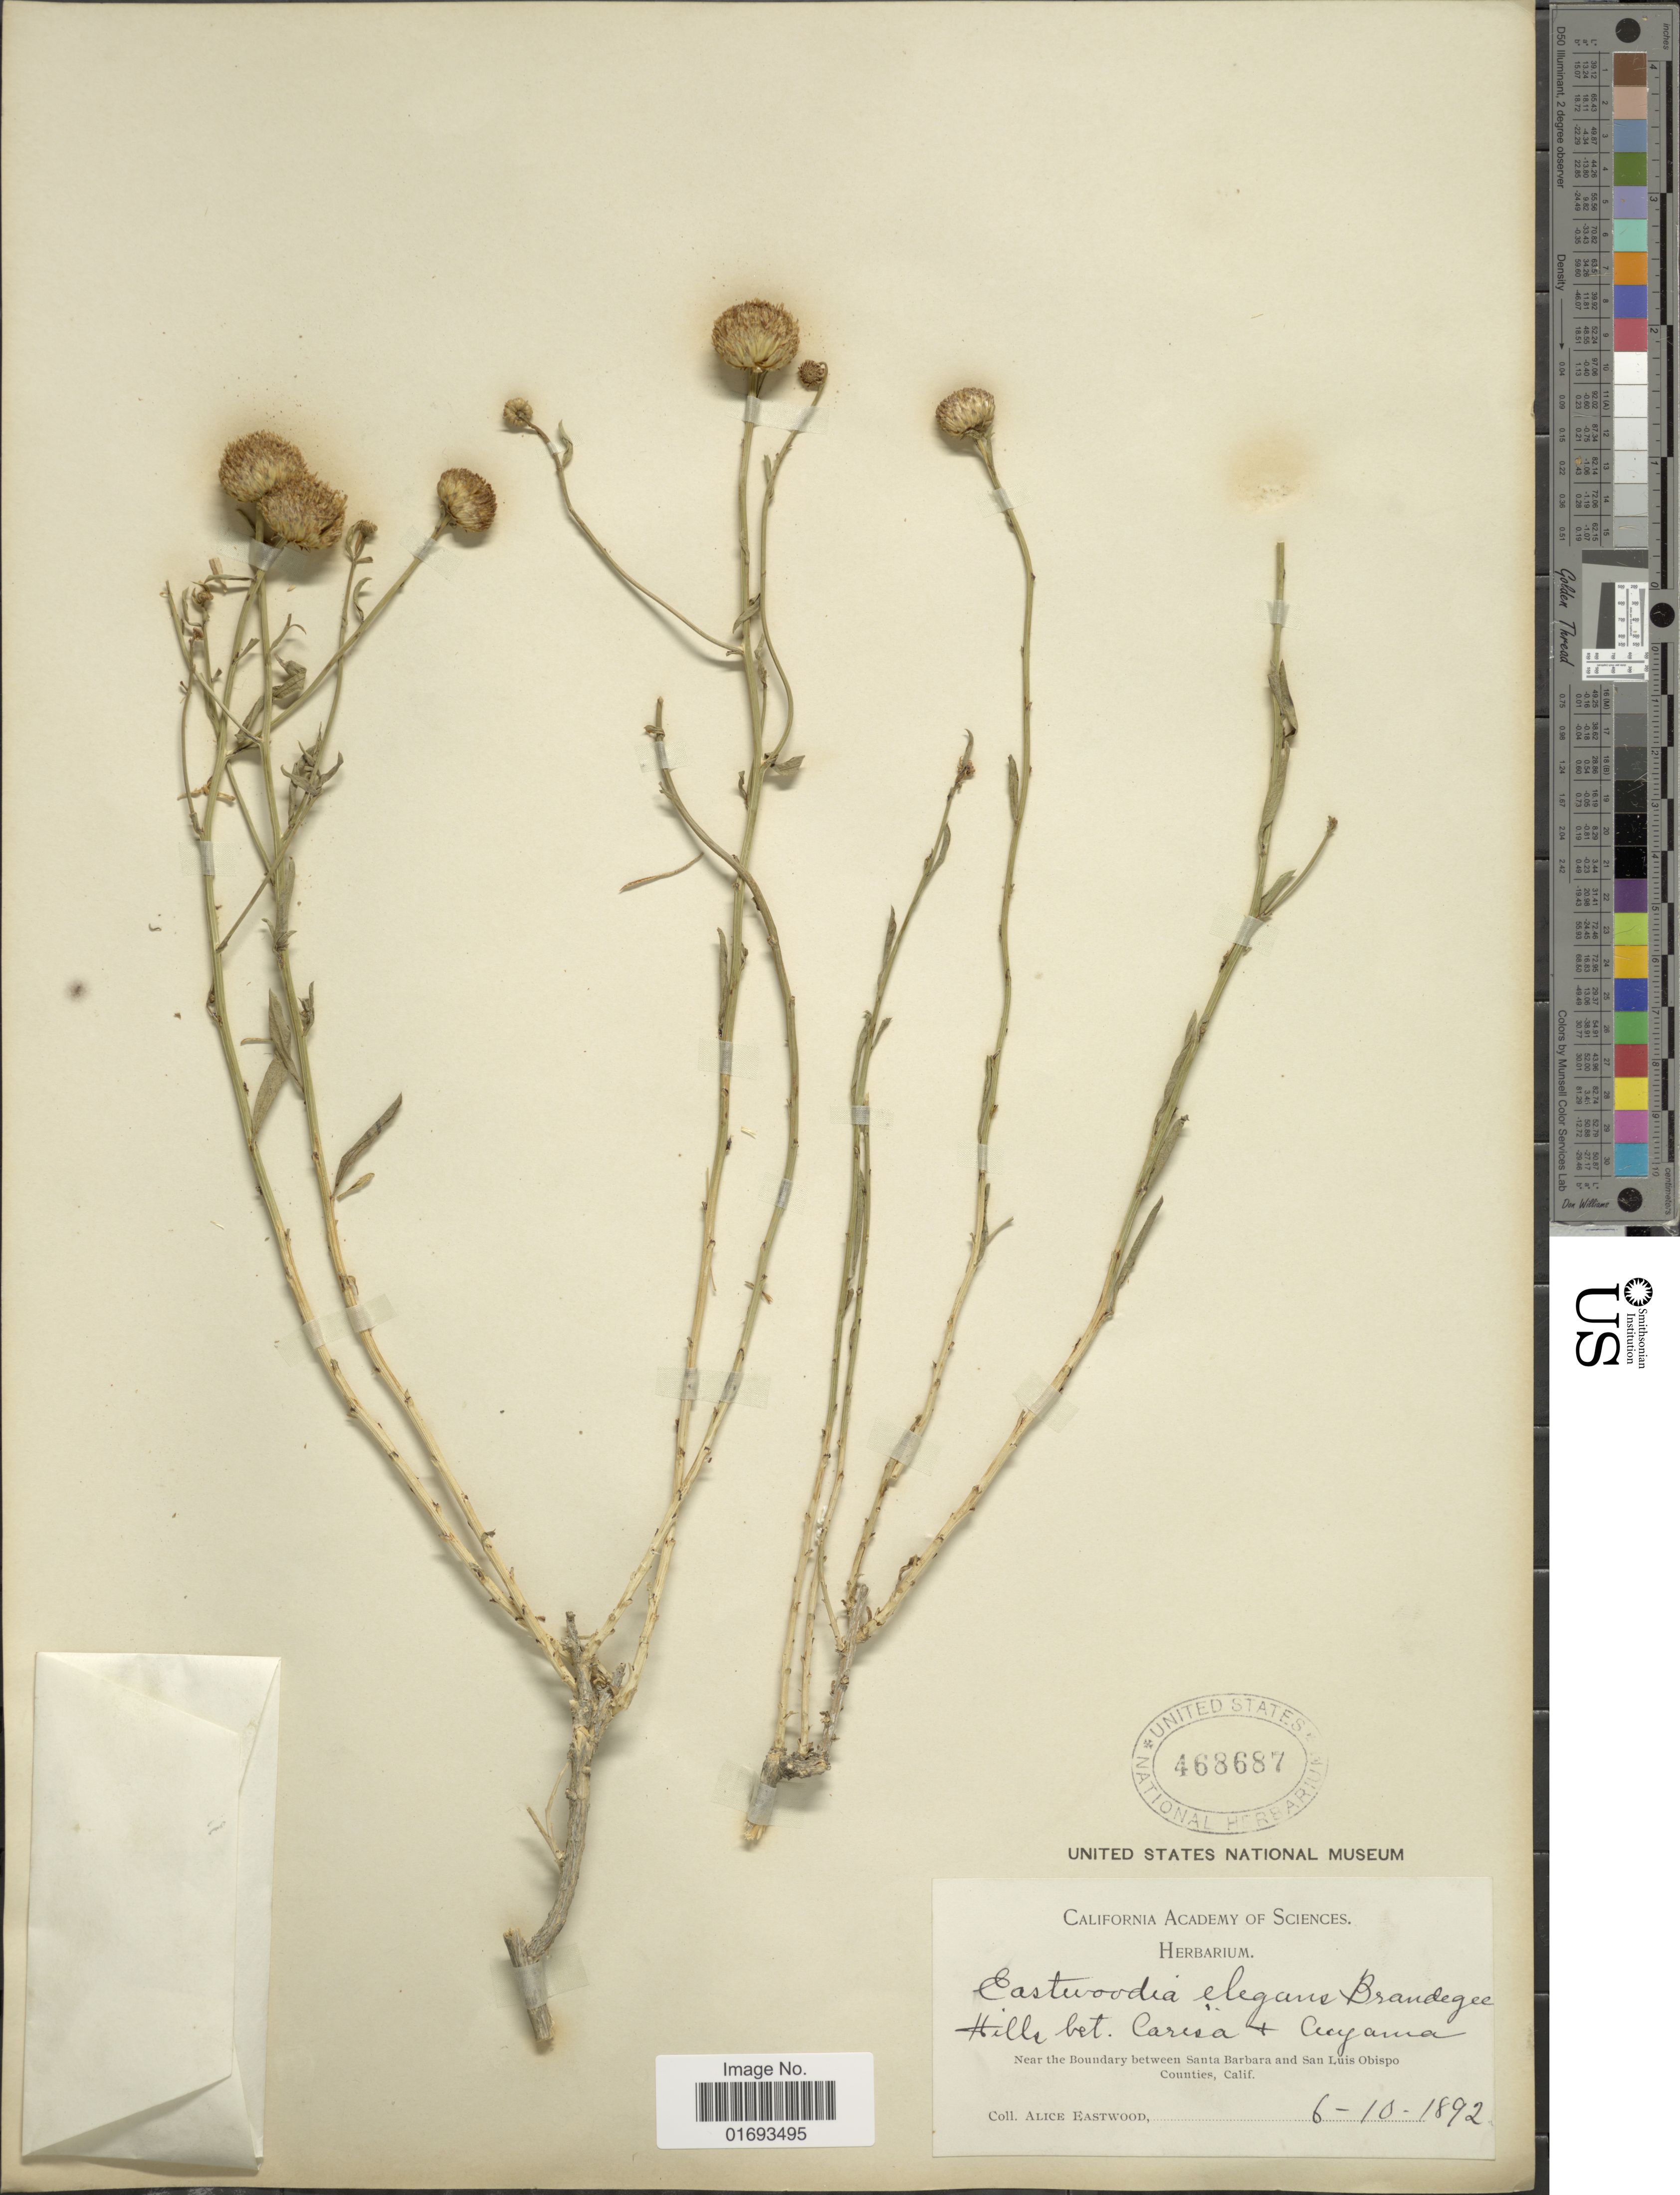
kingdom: Plantae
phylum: Tracheophyta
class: Magnoliopsida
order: Asterales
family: Asteraceae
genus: Eastwoodia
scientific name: Eastwoodia elegans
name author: Brandegee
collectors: A. Eastwood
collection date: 1892-06-10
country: United States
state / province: California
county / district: Santa Barbara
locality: Hills bet. carisa + Cuyama, near the Boundary between Santa Barbara and San Luis Obispo Counties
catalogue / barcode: US 468687